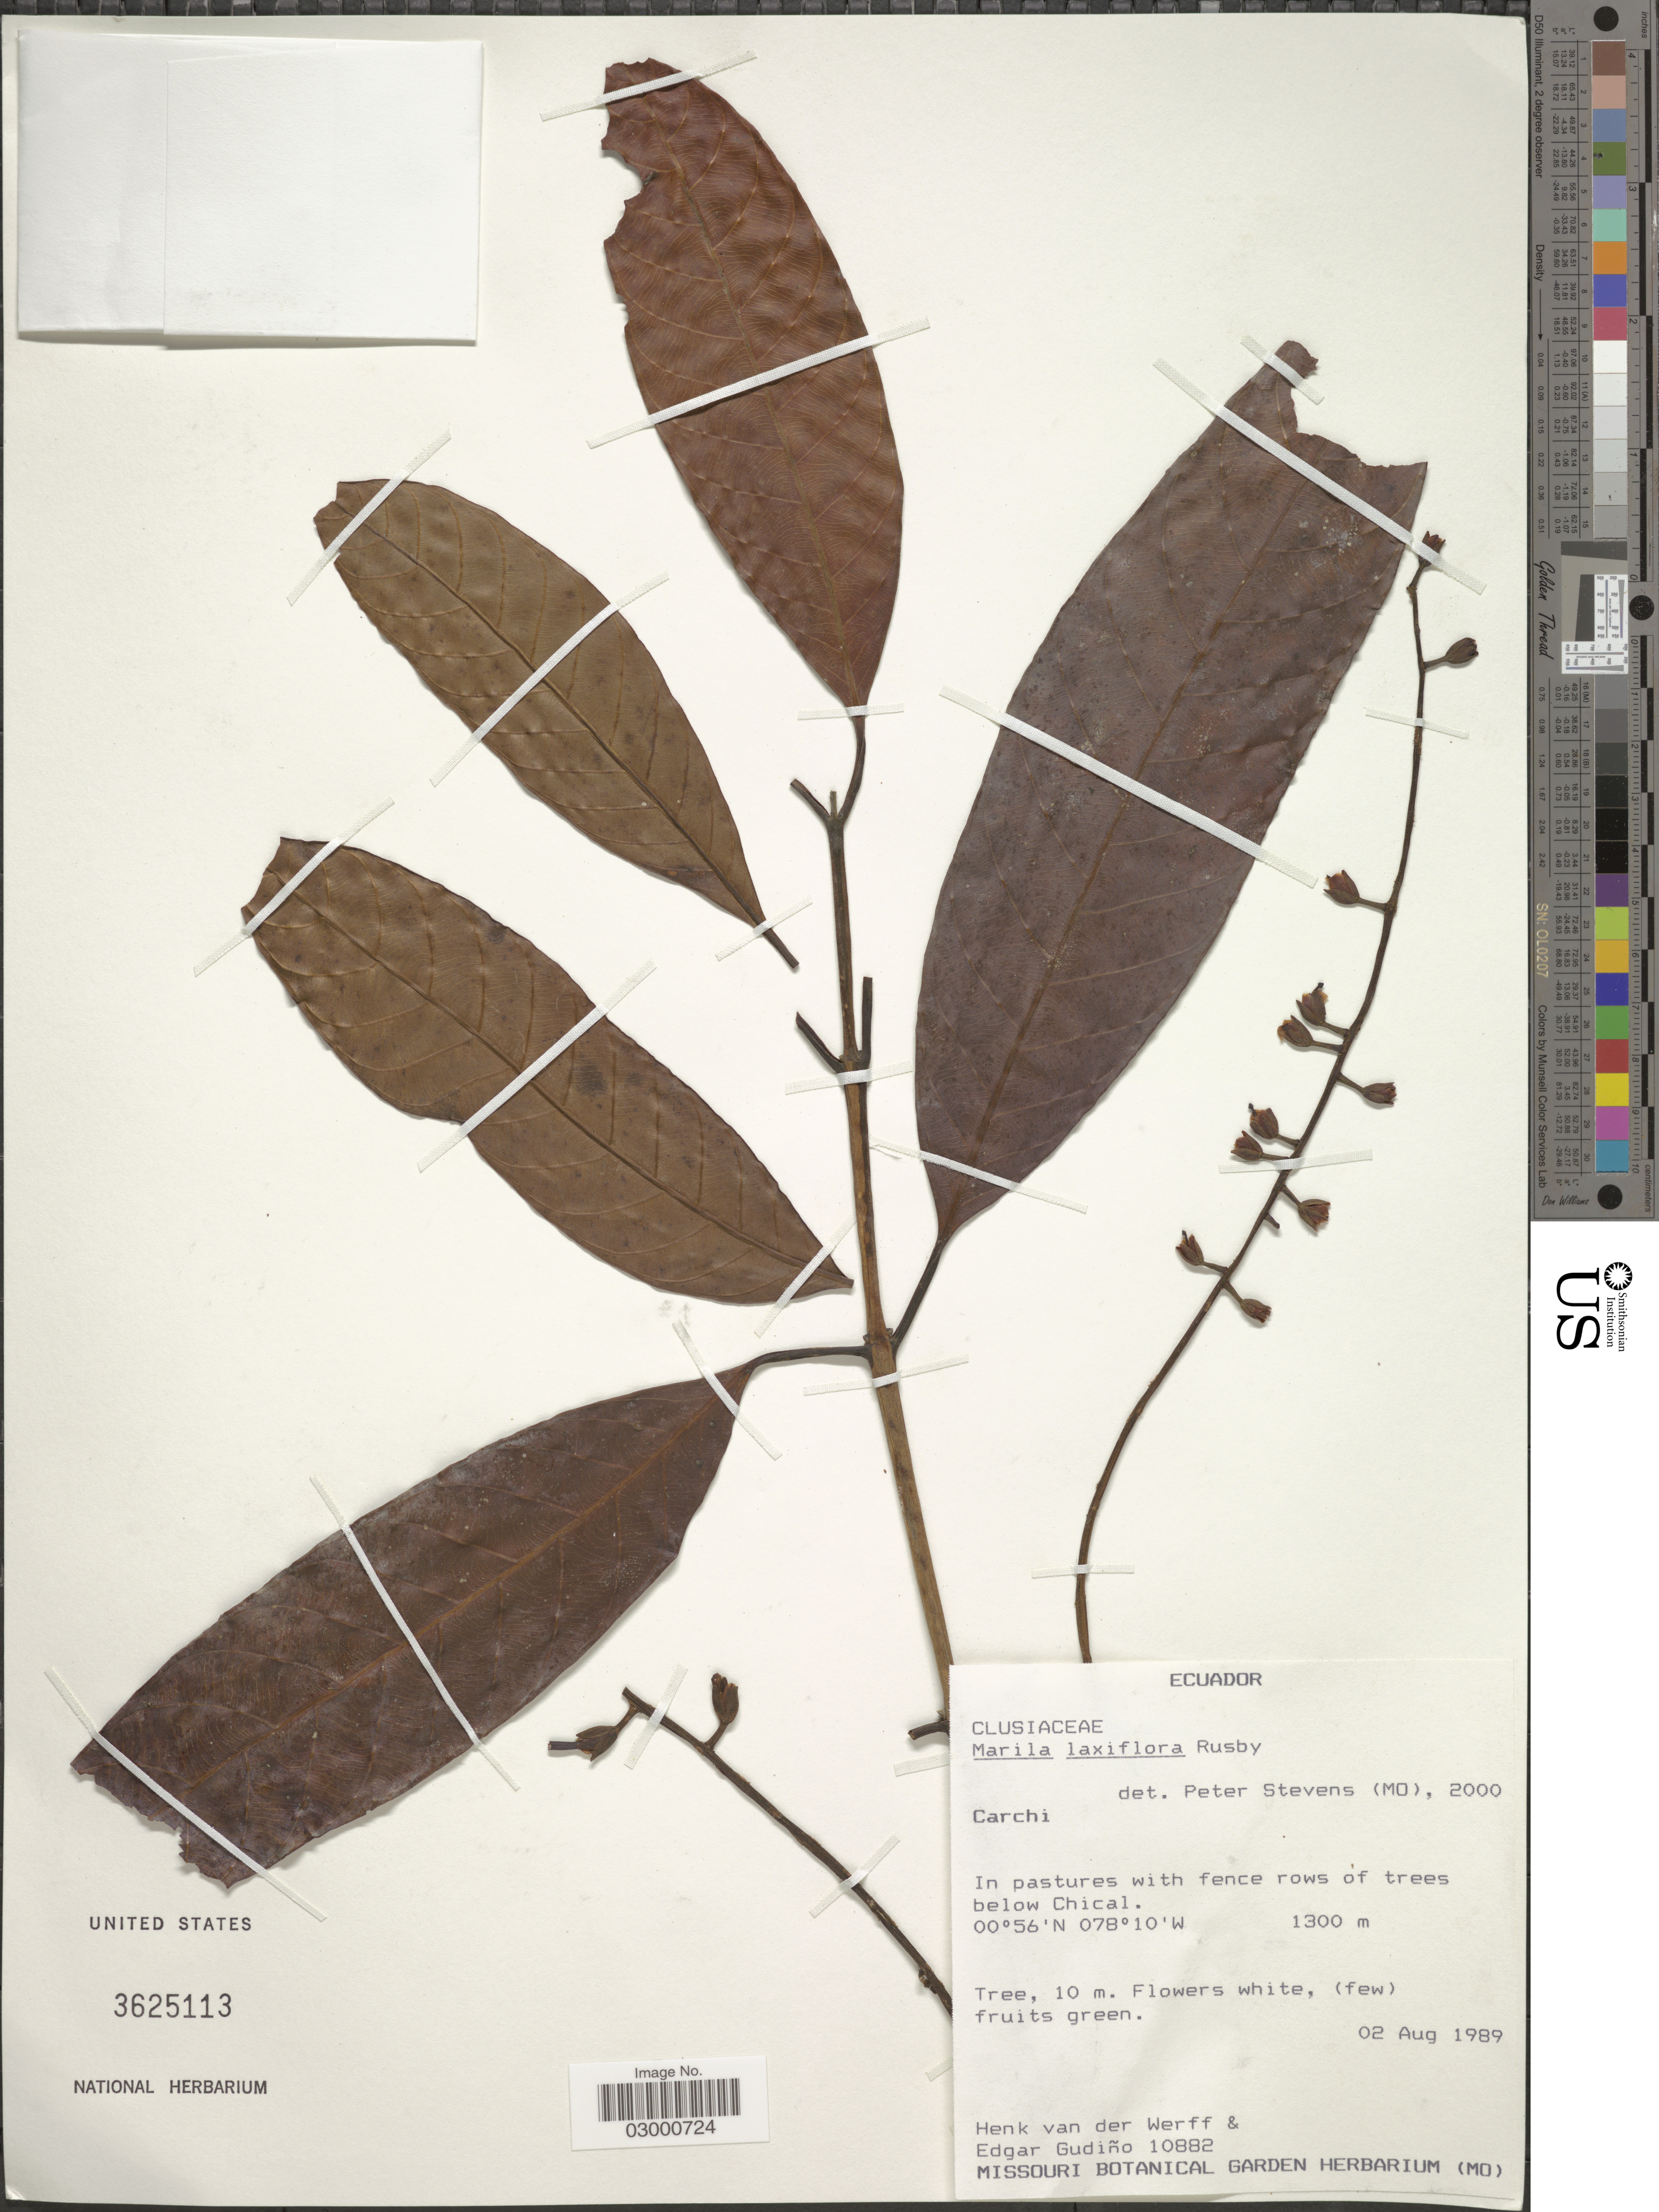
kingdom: Plantae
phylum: Tracheophyta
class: Magnoliopsida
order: Malpighiales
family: Calophyllaceae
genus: Marila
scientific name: Marila laxiflora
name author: Rusby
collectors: H. van der Werff & E. Gudiño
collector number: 10882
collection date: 1989-08-02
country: Ecuador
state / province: Carchi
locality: In pastures with fence rows of trees below Chical.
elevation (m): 1300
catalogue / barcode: US 3625113